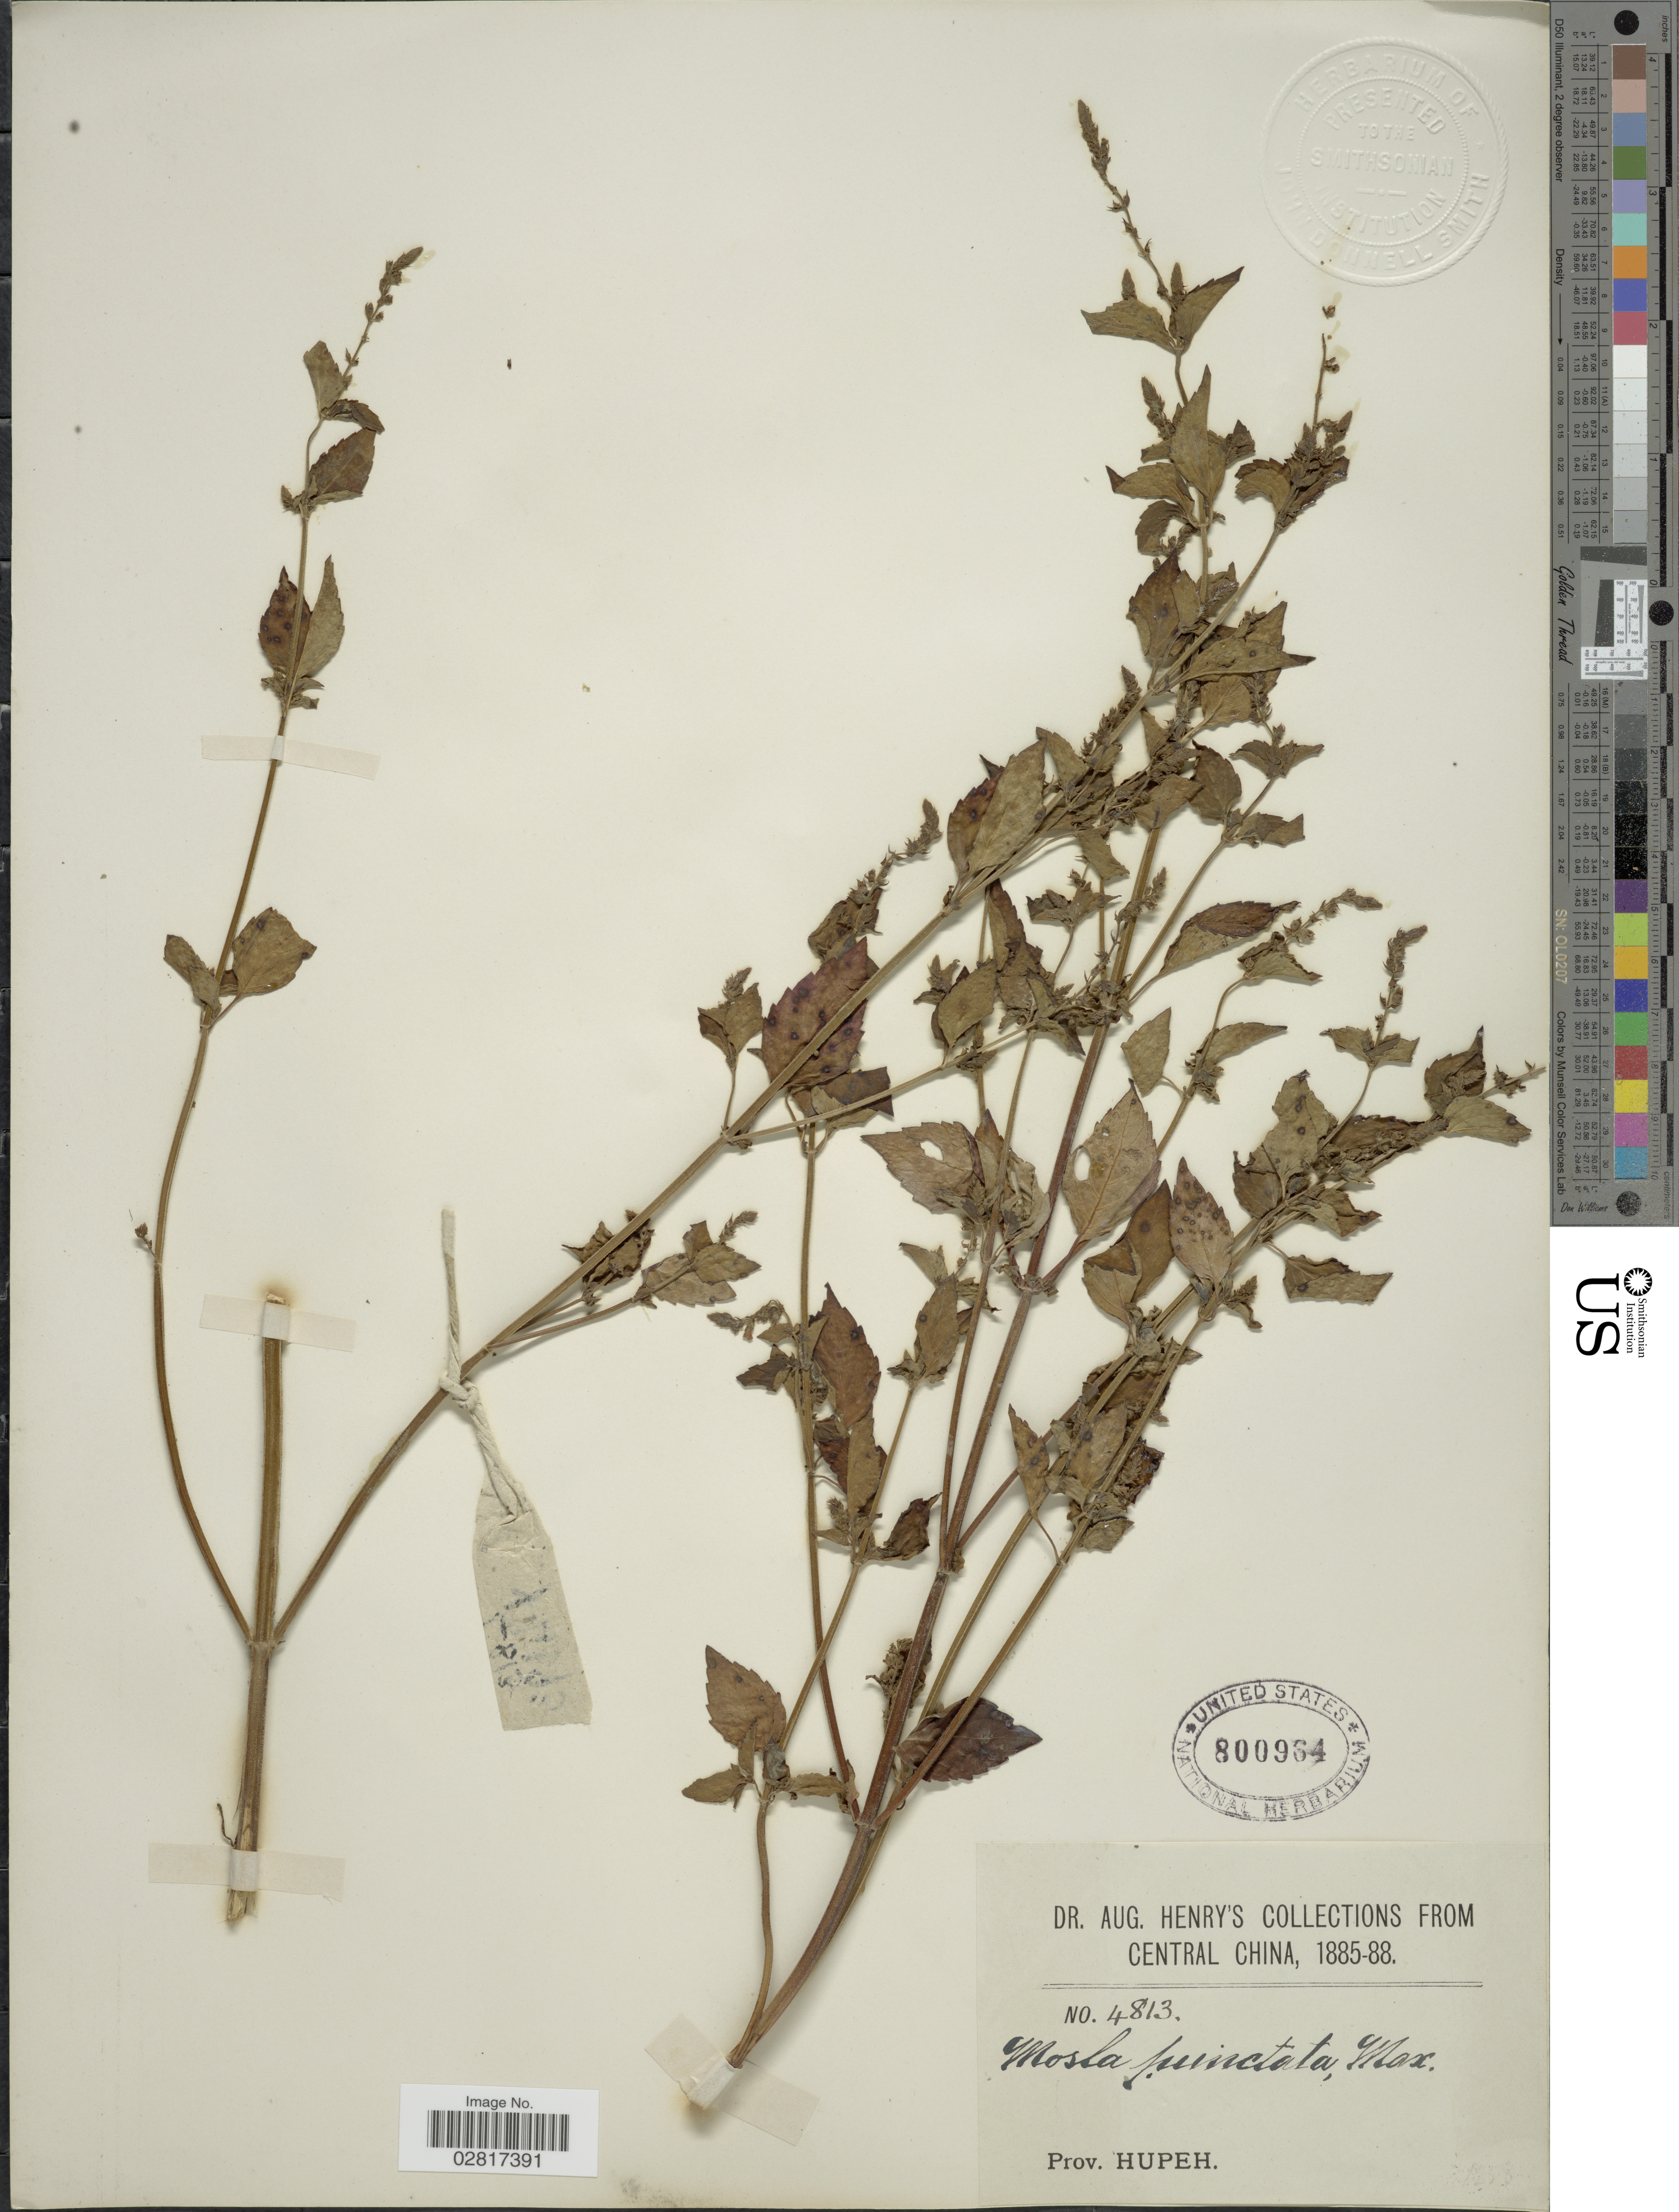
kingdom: Plantae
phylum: Tracheophyta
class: Magnoliopsida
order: Lamiales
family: Lamiaceae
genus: Mosla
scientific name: Mosla scabra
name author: (Thunb.) C.Y. Wu & H.W. Li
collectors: A. Henry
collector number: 4813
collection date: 1885/1888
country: China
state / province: Hubei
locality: Central China. Prov. Hupeh.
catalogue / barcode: US 800964